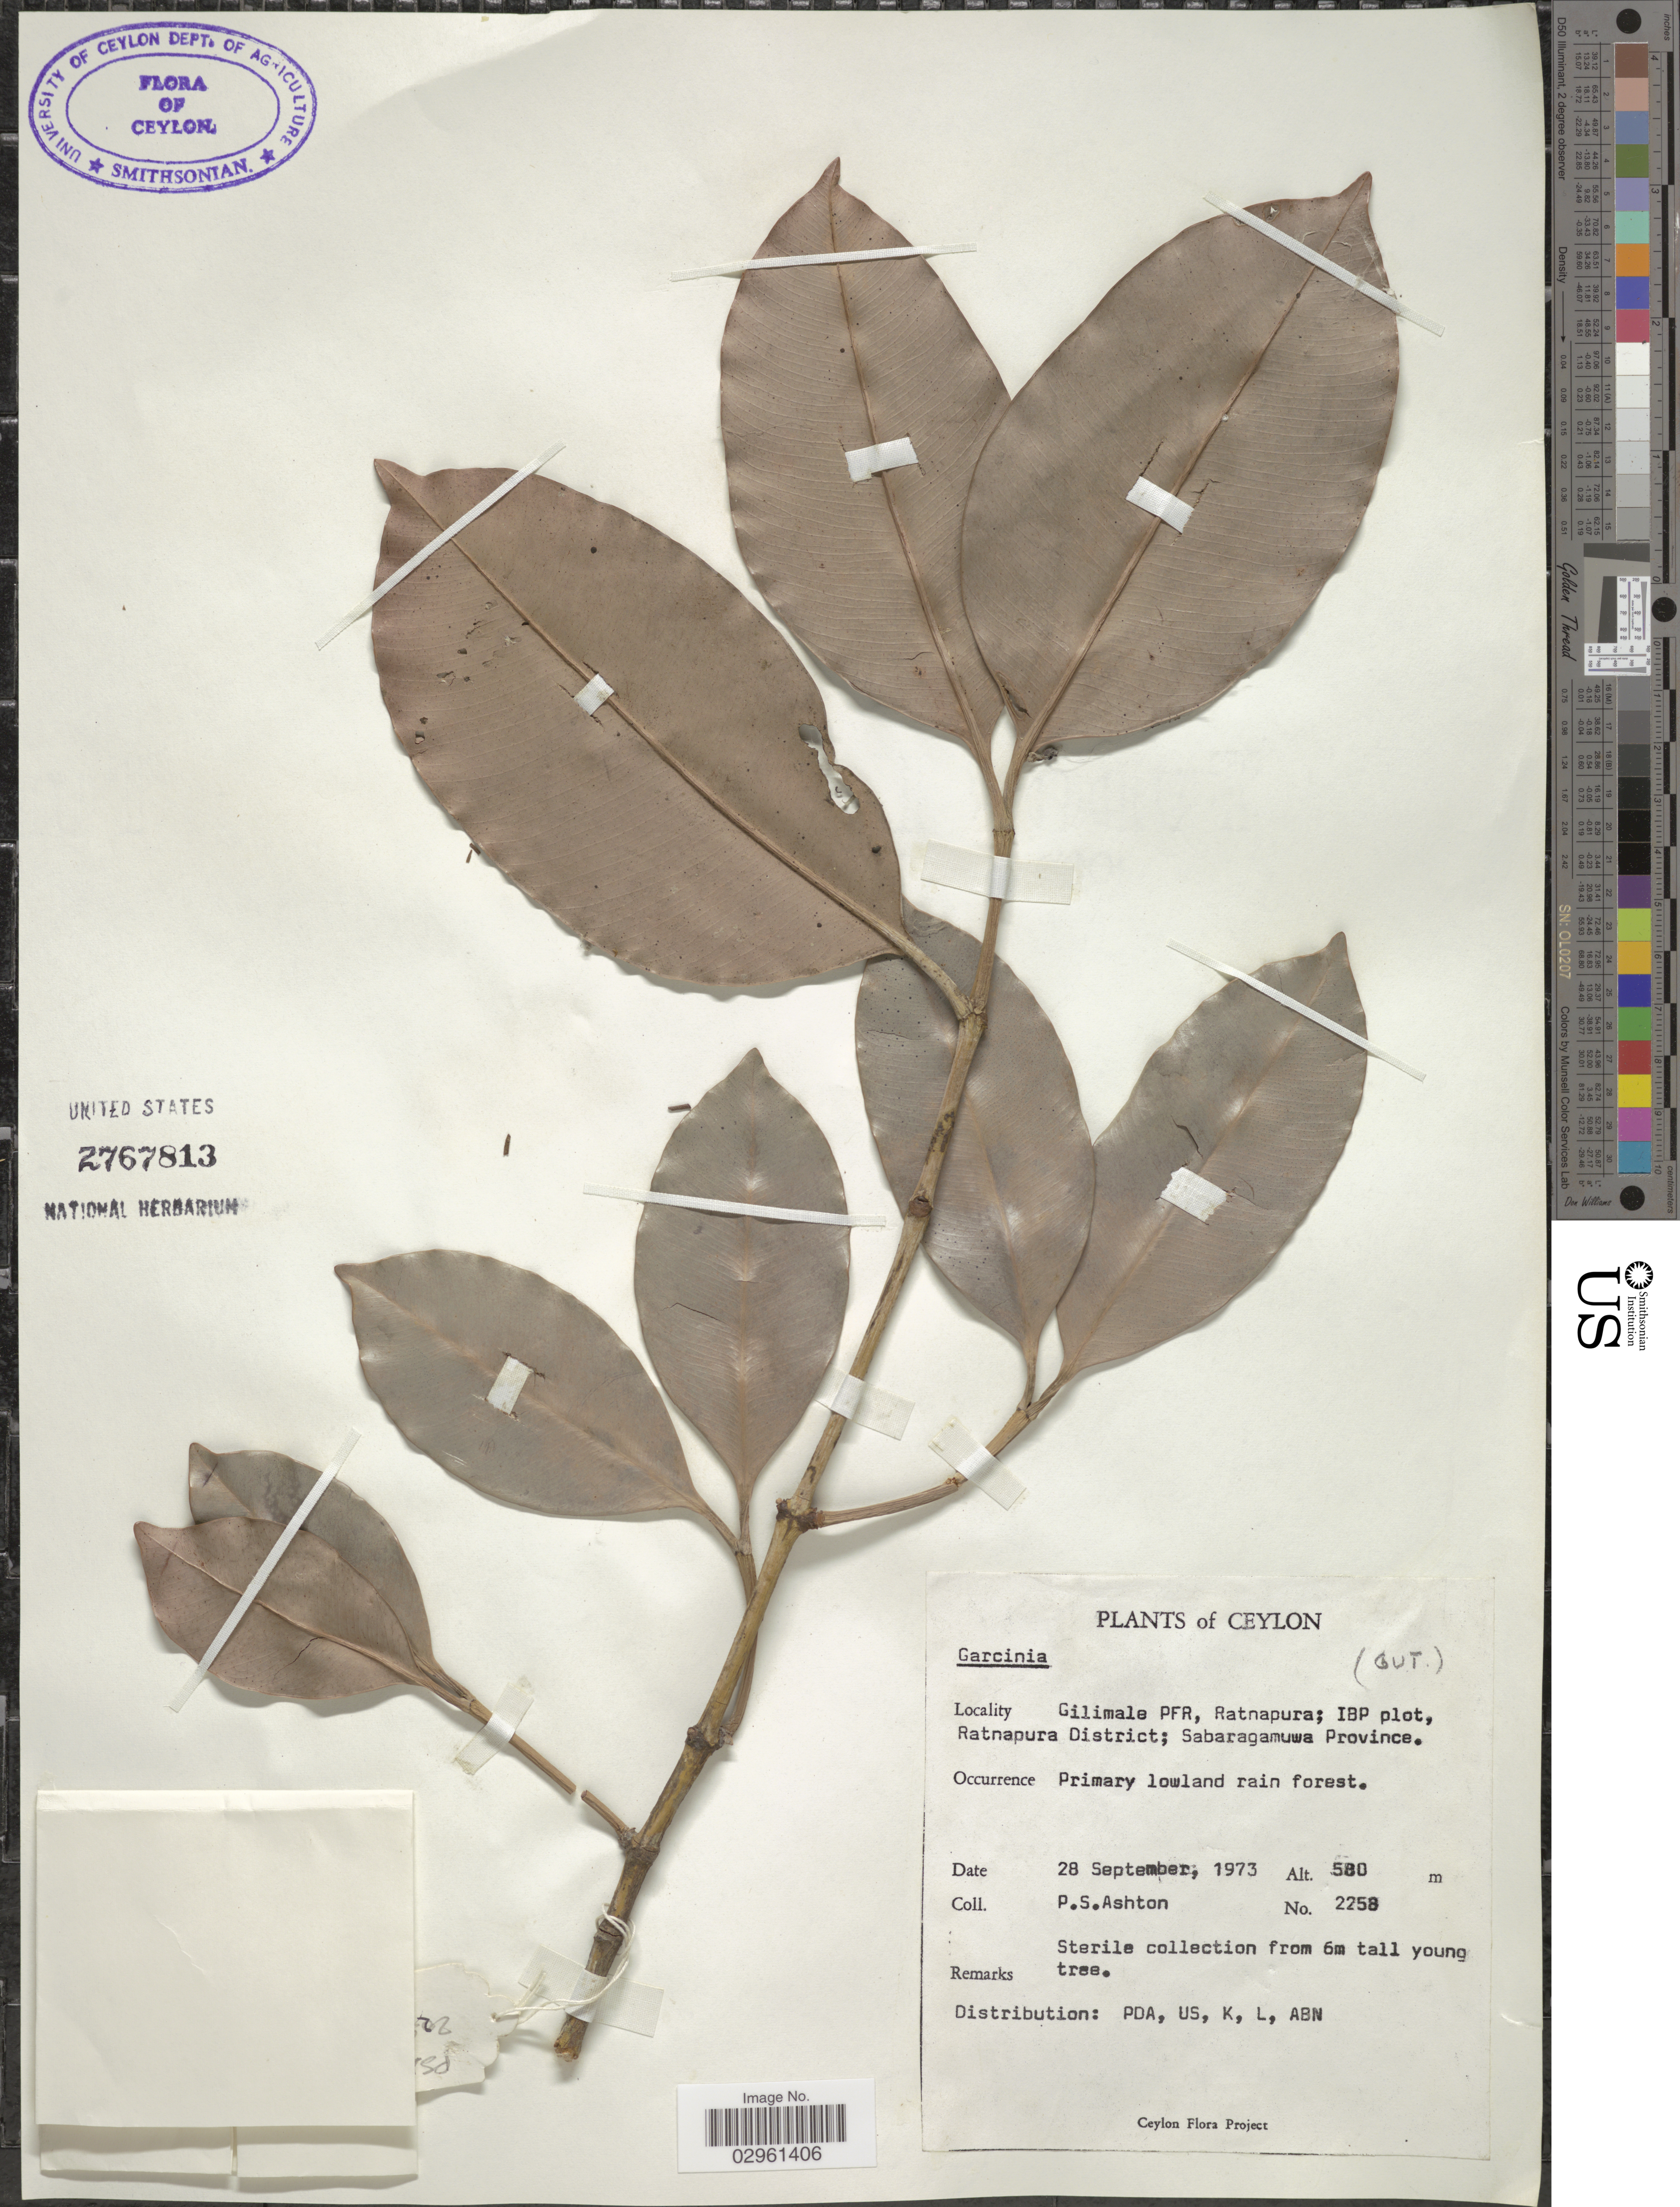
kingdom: Plantae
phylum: Tracheophyta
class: Magnoliopsida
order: Malpighiales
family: Clusiaceae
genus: Garcinia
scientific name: Garcinia sp.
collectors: P. S. Ashton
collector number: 2258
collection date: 1973-09-28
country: Sri Lanka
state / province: Sabaragamuwa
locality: Ceylon. Gilimale PFR, Ratnapura; IBP plot, Ratnapura District.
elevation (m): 580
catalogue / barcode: US 2767813